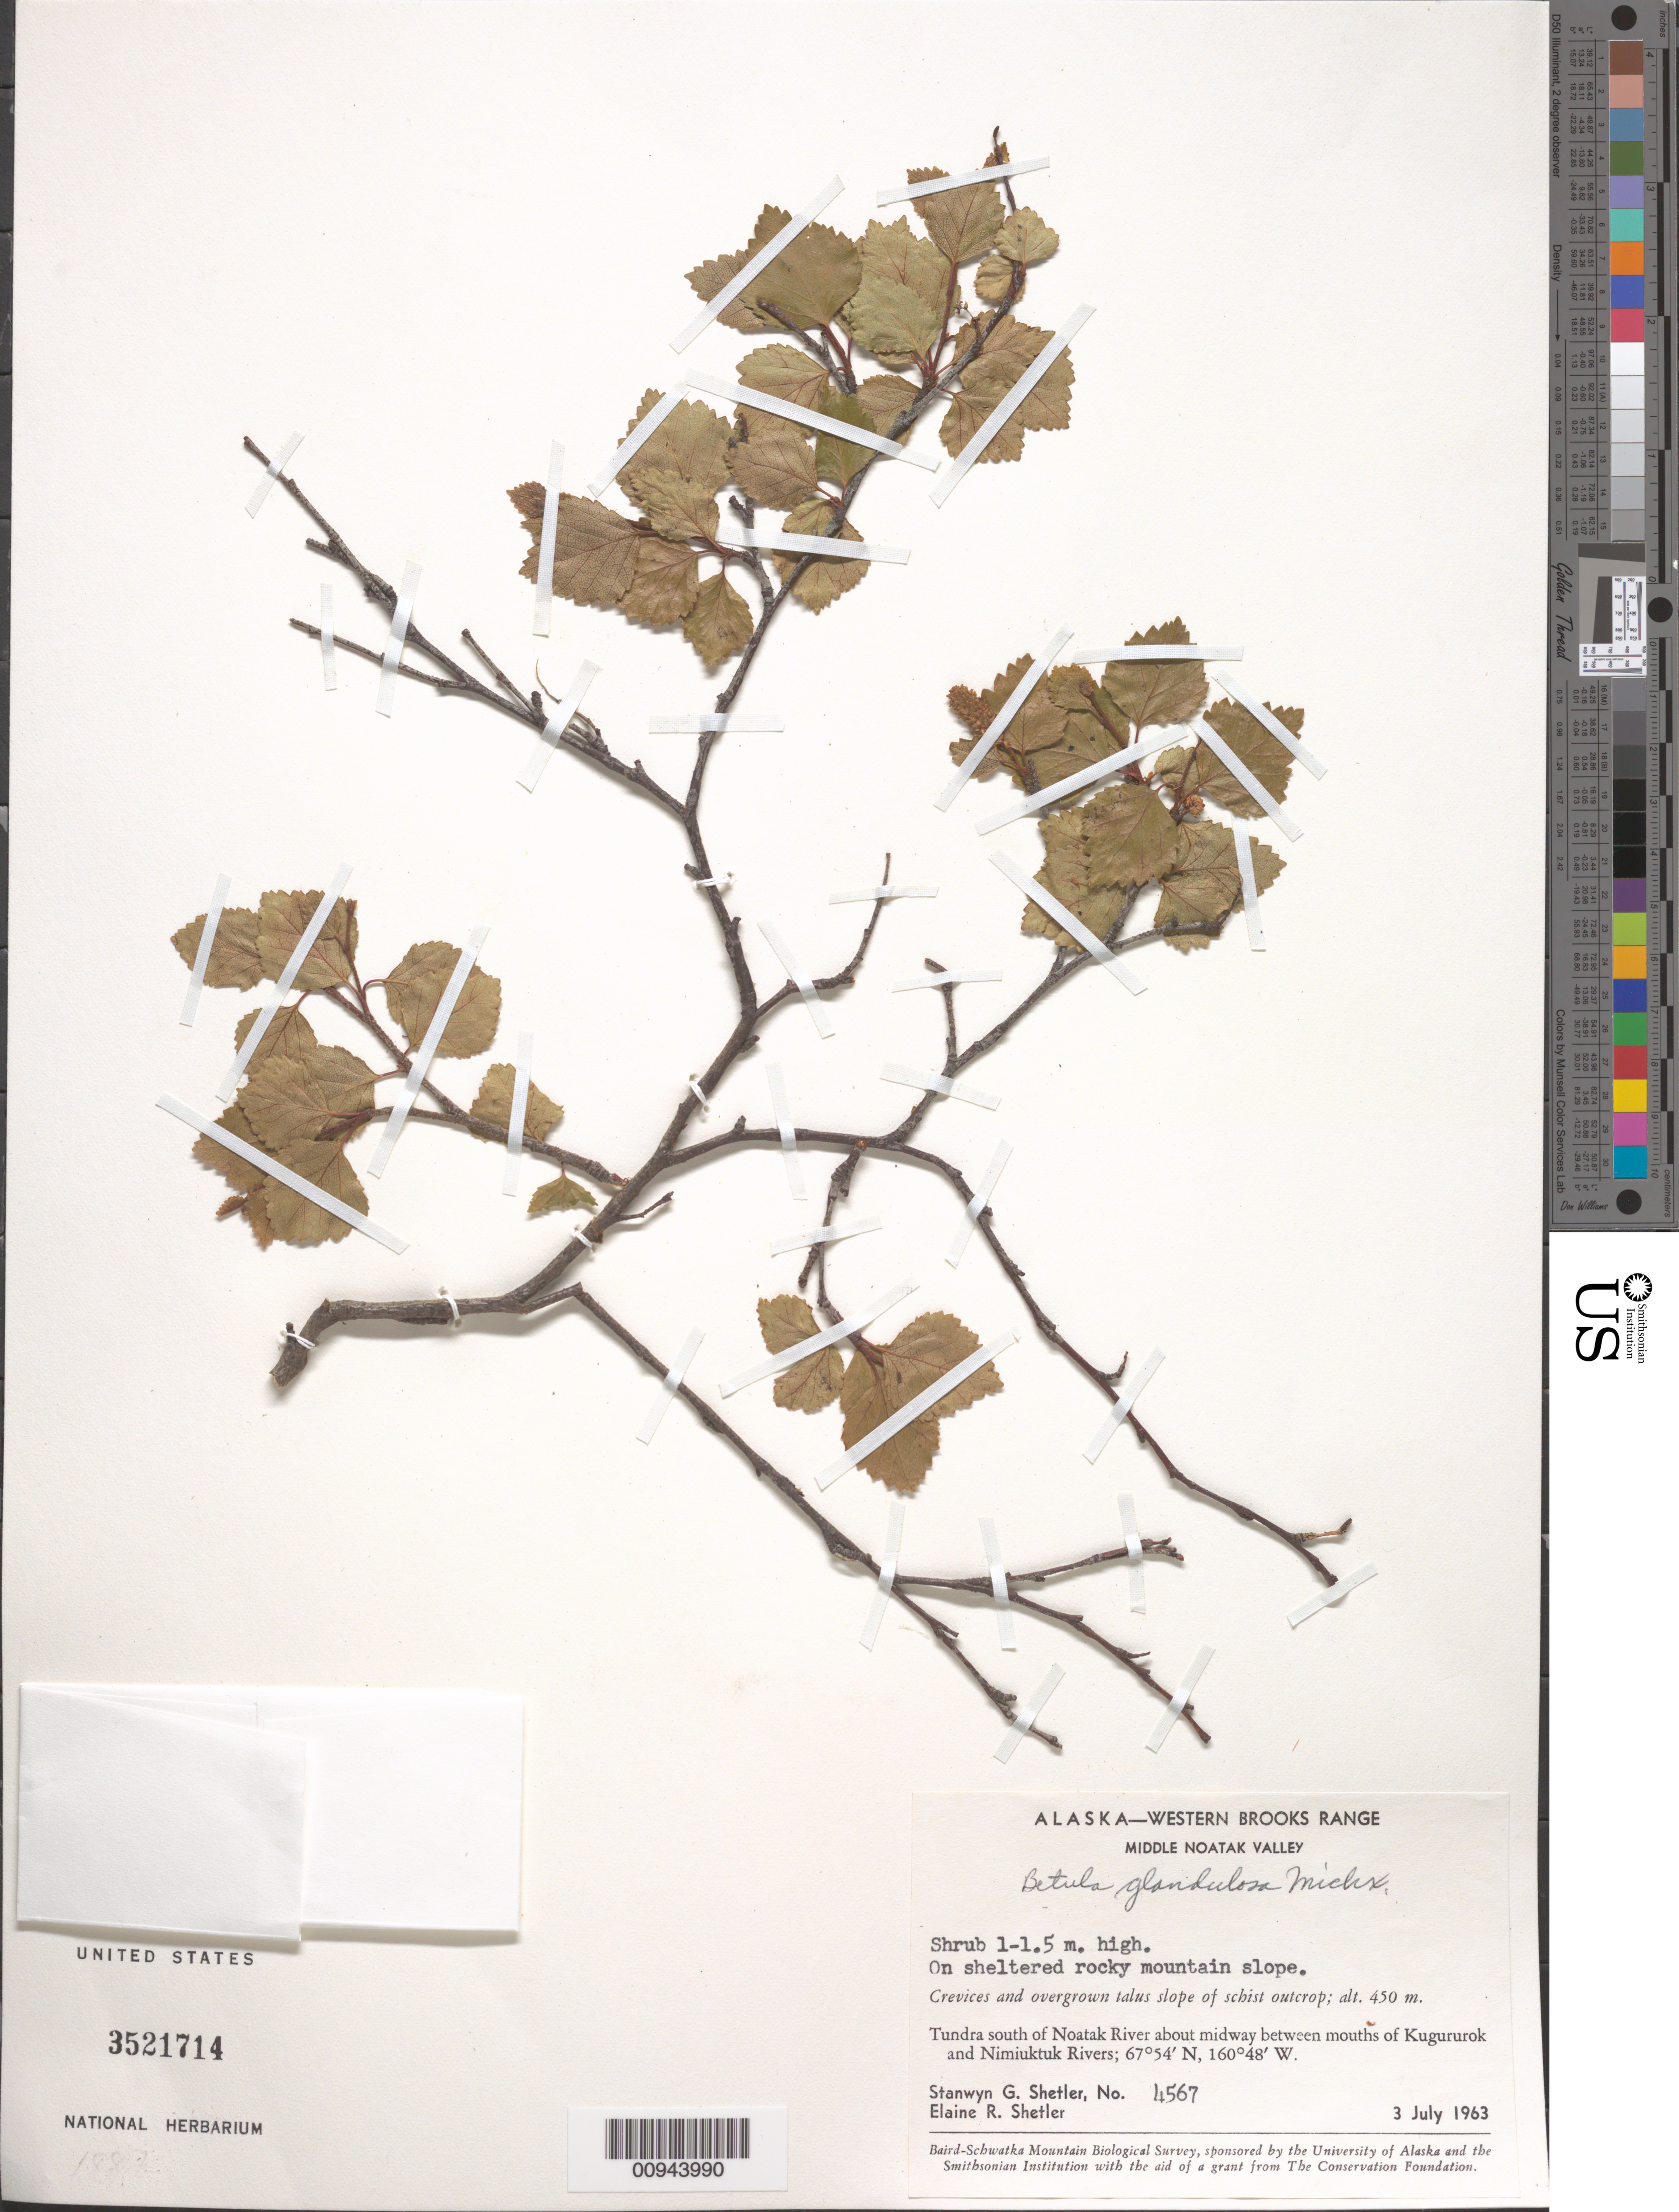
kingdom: Plantae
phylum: Tracheophyta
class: Magnoliopsida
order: Fagales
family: Betulaceae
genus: Betula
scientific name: Betula glandulosa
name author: Michx.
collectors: S. Shetler & E. R. Shetler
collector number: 4567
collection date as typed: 03 Jul 1963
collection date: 1963-07-03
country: United States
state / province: Alaska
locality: S of Noatak River about midway between mouths of Kugururok and Nimiuktuk Rivers. Western Brooks Range, Middle Noatak Valley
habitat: Tundra. Crevices and overgrown talus slope of schist outcrop.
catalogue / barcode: US 3521714